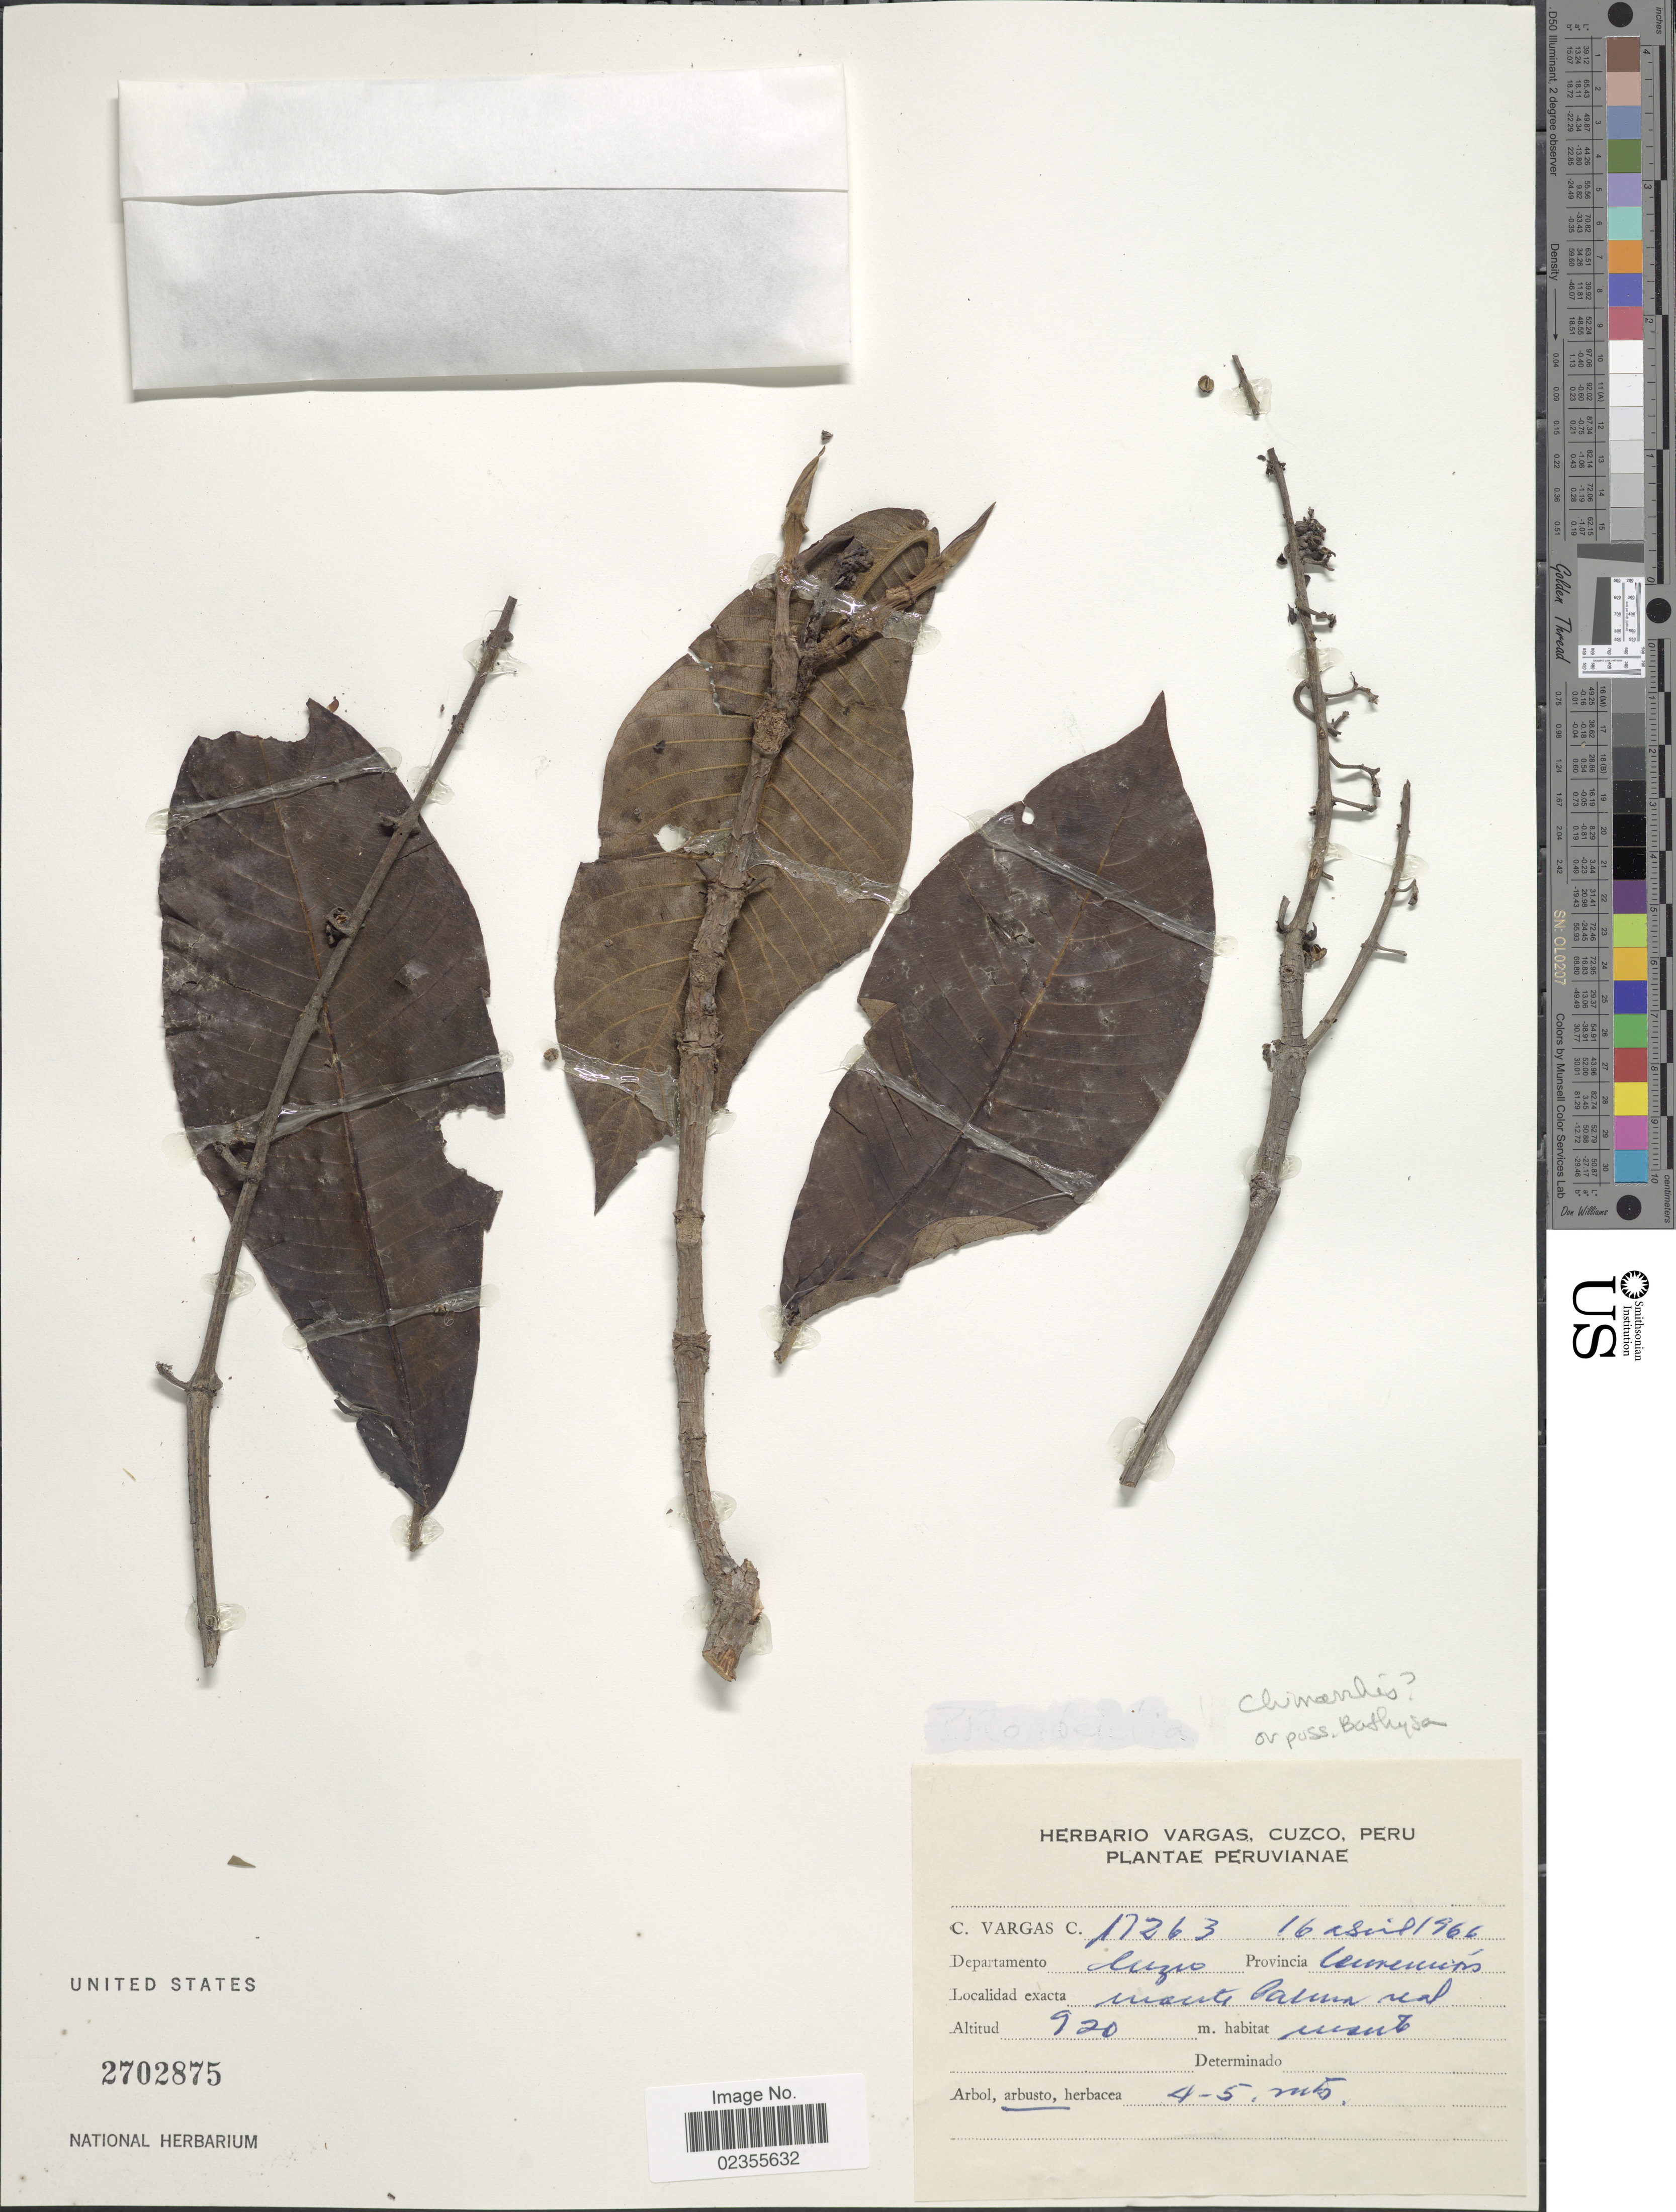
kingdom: Plantae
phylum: Tracheophyta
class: Magnoliopsida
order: Gentianales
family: Rubiaceae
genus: Chimarrhis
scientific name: Chimarrhis sp.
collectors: C. Vargas Calderón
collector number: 17263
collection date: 1966-04-16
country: Peru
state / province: Cusco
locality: Departamento Cuzco, Provincia Concepcion, monte Palma real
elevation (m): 920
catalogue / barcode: US 2702875